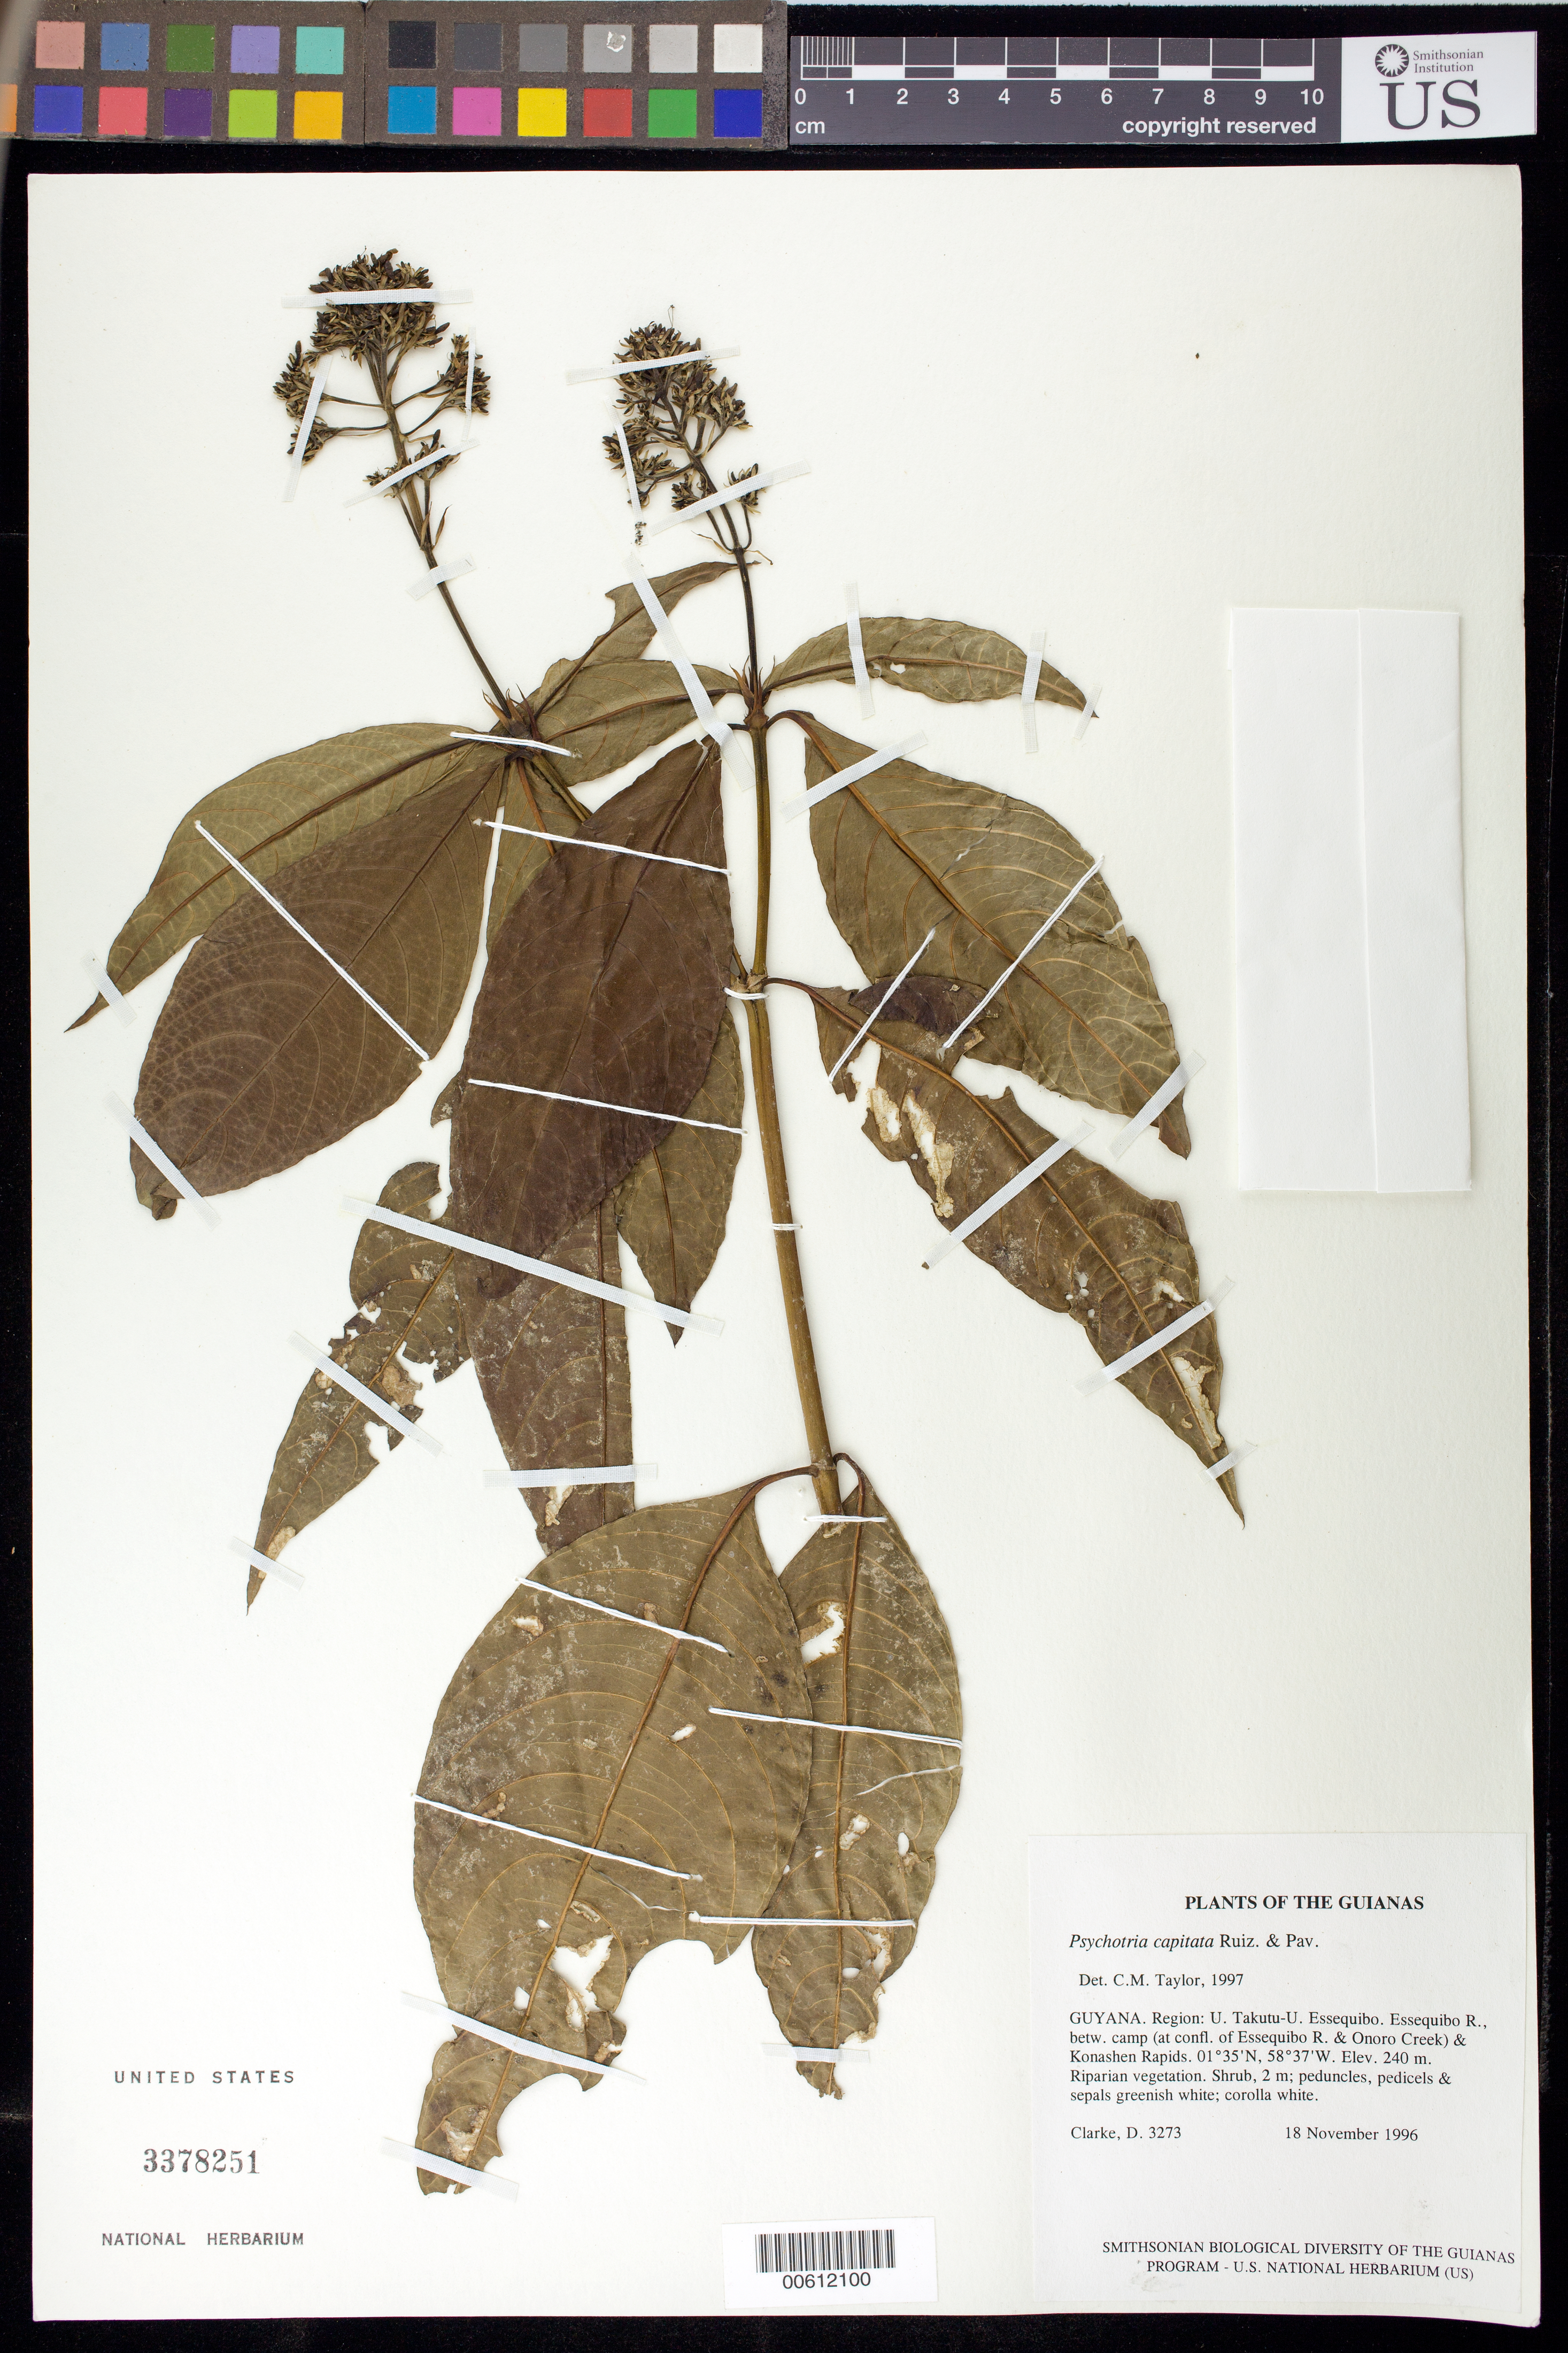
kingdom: Plantae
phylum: Tracheophyta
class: Magnoliopsida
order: Gentianales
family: Rubiaceae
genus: Palicourea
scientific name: Palicourea violacea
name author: (Aubl.) A. Rich.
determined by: Kirkbride, J. H., Jr.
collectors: H. D. Clarke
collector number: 3273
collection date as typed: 18 November 1996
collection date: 1996-11-18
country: Guyana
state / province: U. Takutu-U. Essequibo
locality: Essequibo R., betw. camp (at confl. of Essequibo R. & Onoro Creek) & Konashen Rapids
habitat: Riparian vegetation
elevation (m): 240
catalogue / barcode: US 3378251